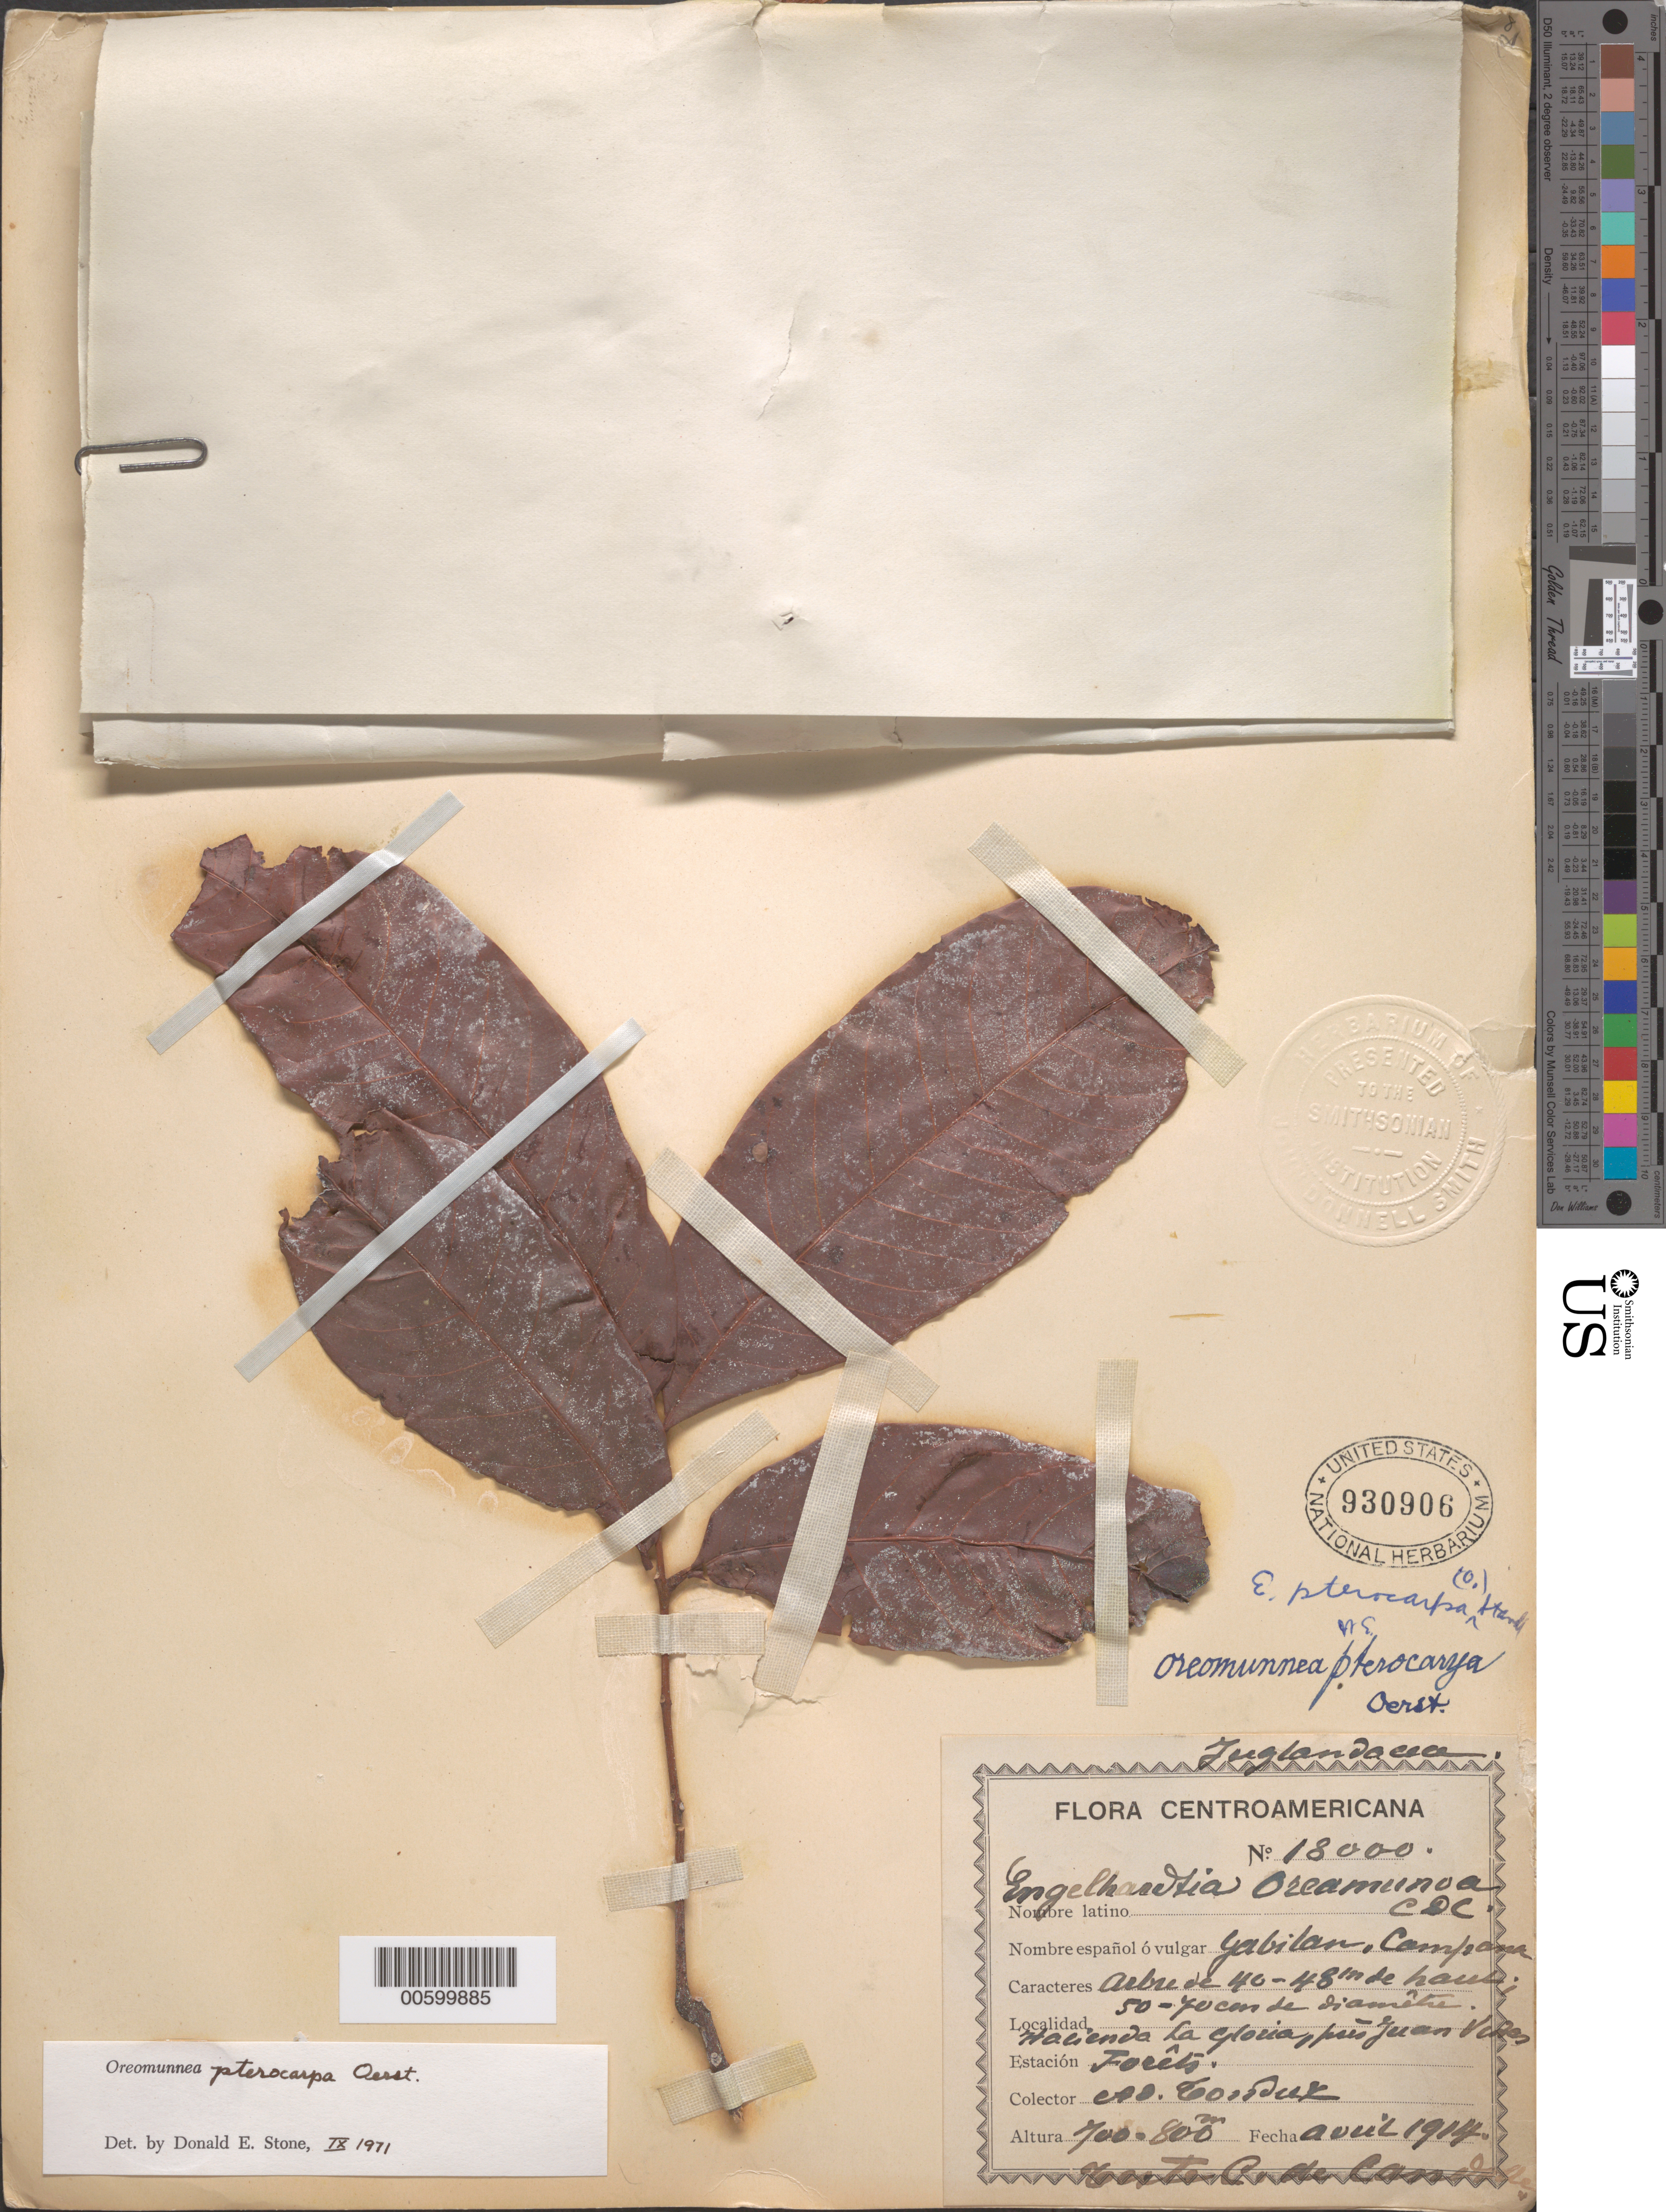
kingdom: Plantae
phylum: Tracheophyta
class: Magnoliopsida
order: Fagales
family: Juglandaceae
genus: Oreomunnea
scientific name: Oreomunnea pterocarpa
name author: Oerst.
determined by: Stone, D. E.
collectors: A. Tonduz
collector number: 18000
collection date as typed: Apr 1914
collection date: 1914-04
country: Costa Rica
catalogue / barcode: US 930906